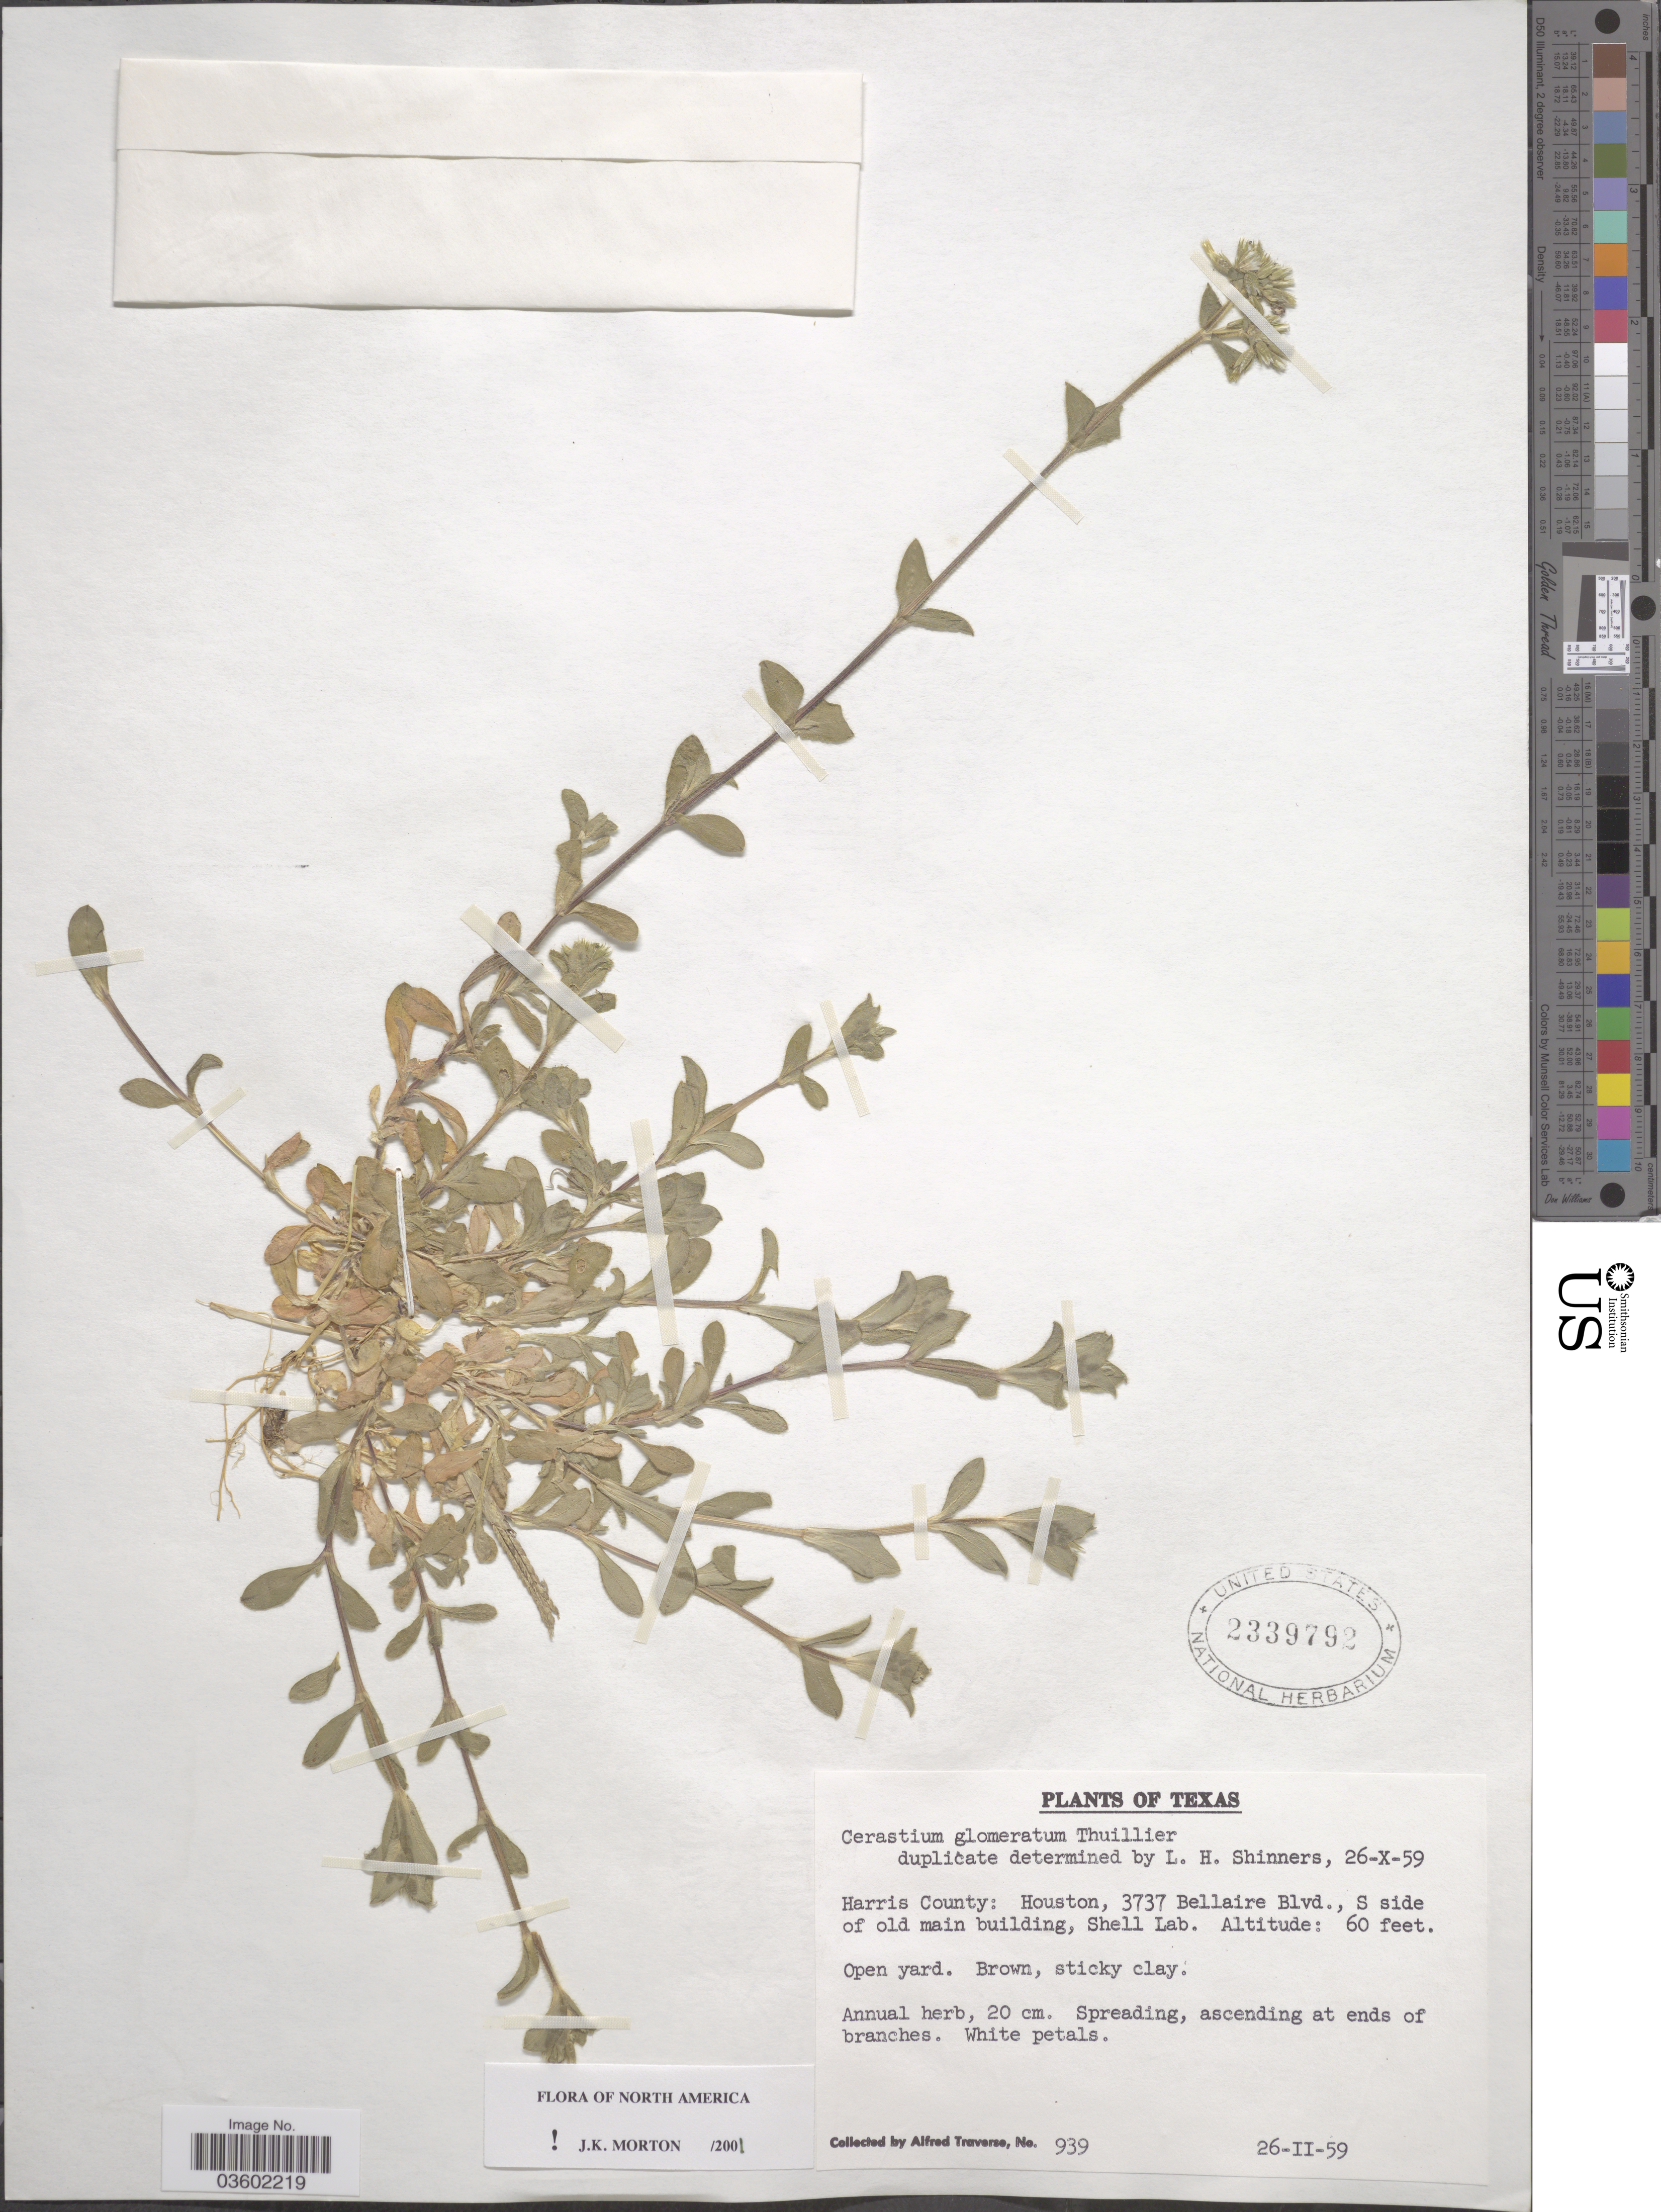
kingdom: Plantae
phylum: Tracheophyta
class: Magnoliopsida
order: Caryophyllales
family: Caryophyllaceae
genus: Cerastium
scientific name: Cerastium viscosum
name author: L.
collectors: A. Traverse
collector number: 939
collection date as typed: Transcribed d/m/y: 26/2/59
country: United States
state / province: Texas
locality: Harris County: Houston, 3737 Bellaire Blvd., S side of old main buildings, Shell Lab.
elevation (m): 18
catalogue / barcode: US 2339792